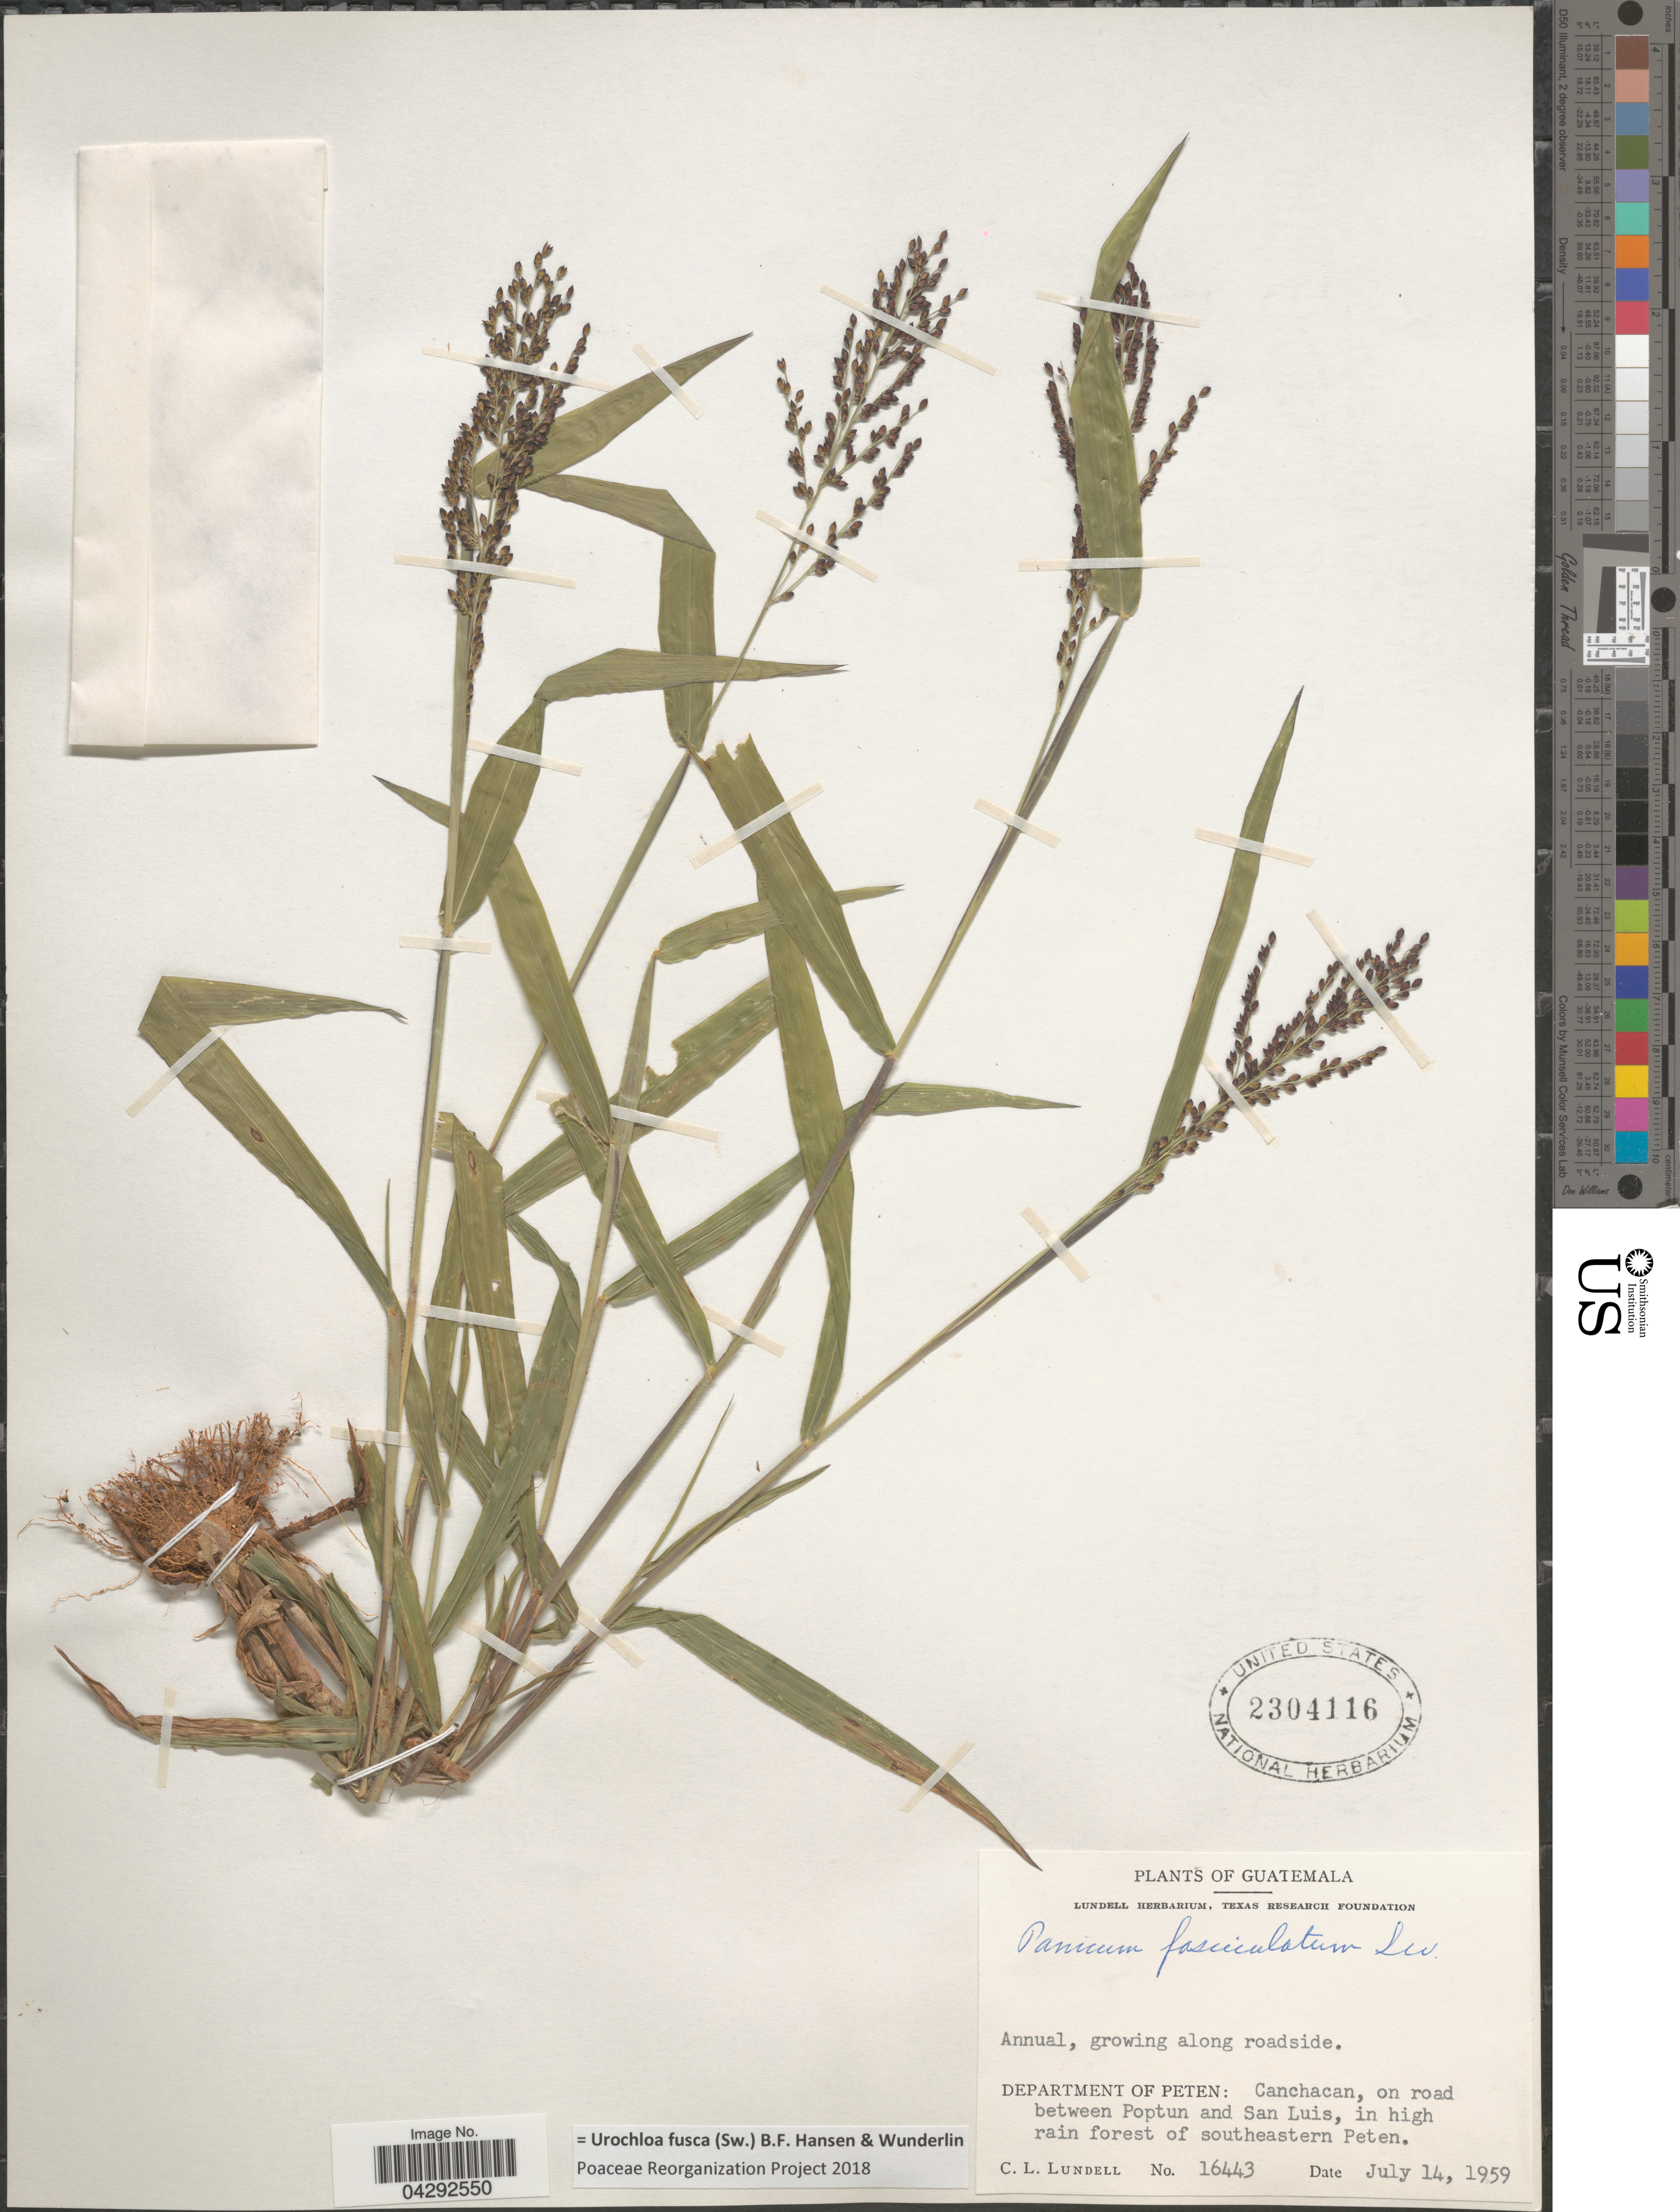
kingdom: Plantae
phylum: Tracheophyta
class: Liliopsida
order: Poales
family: Poaceae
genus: Urochloa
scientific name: Urochloa fusca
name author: (Sw.) B.F. Hansen & Wunderlin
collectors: C. L. Lundell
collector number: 16443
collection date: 1959-07-14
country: Guatemala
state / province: El Peten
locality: Annual, growing along roadside. Department of Peten: Canchacan, on road between Poptun and San Luis, in high rain forest of southeastern Peten.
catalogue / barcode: US 2304116